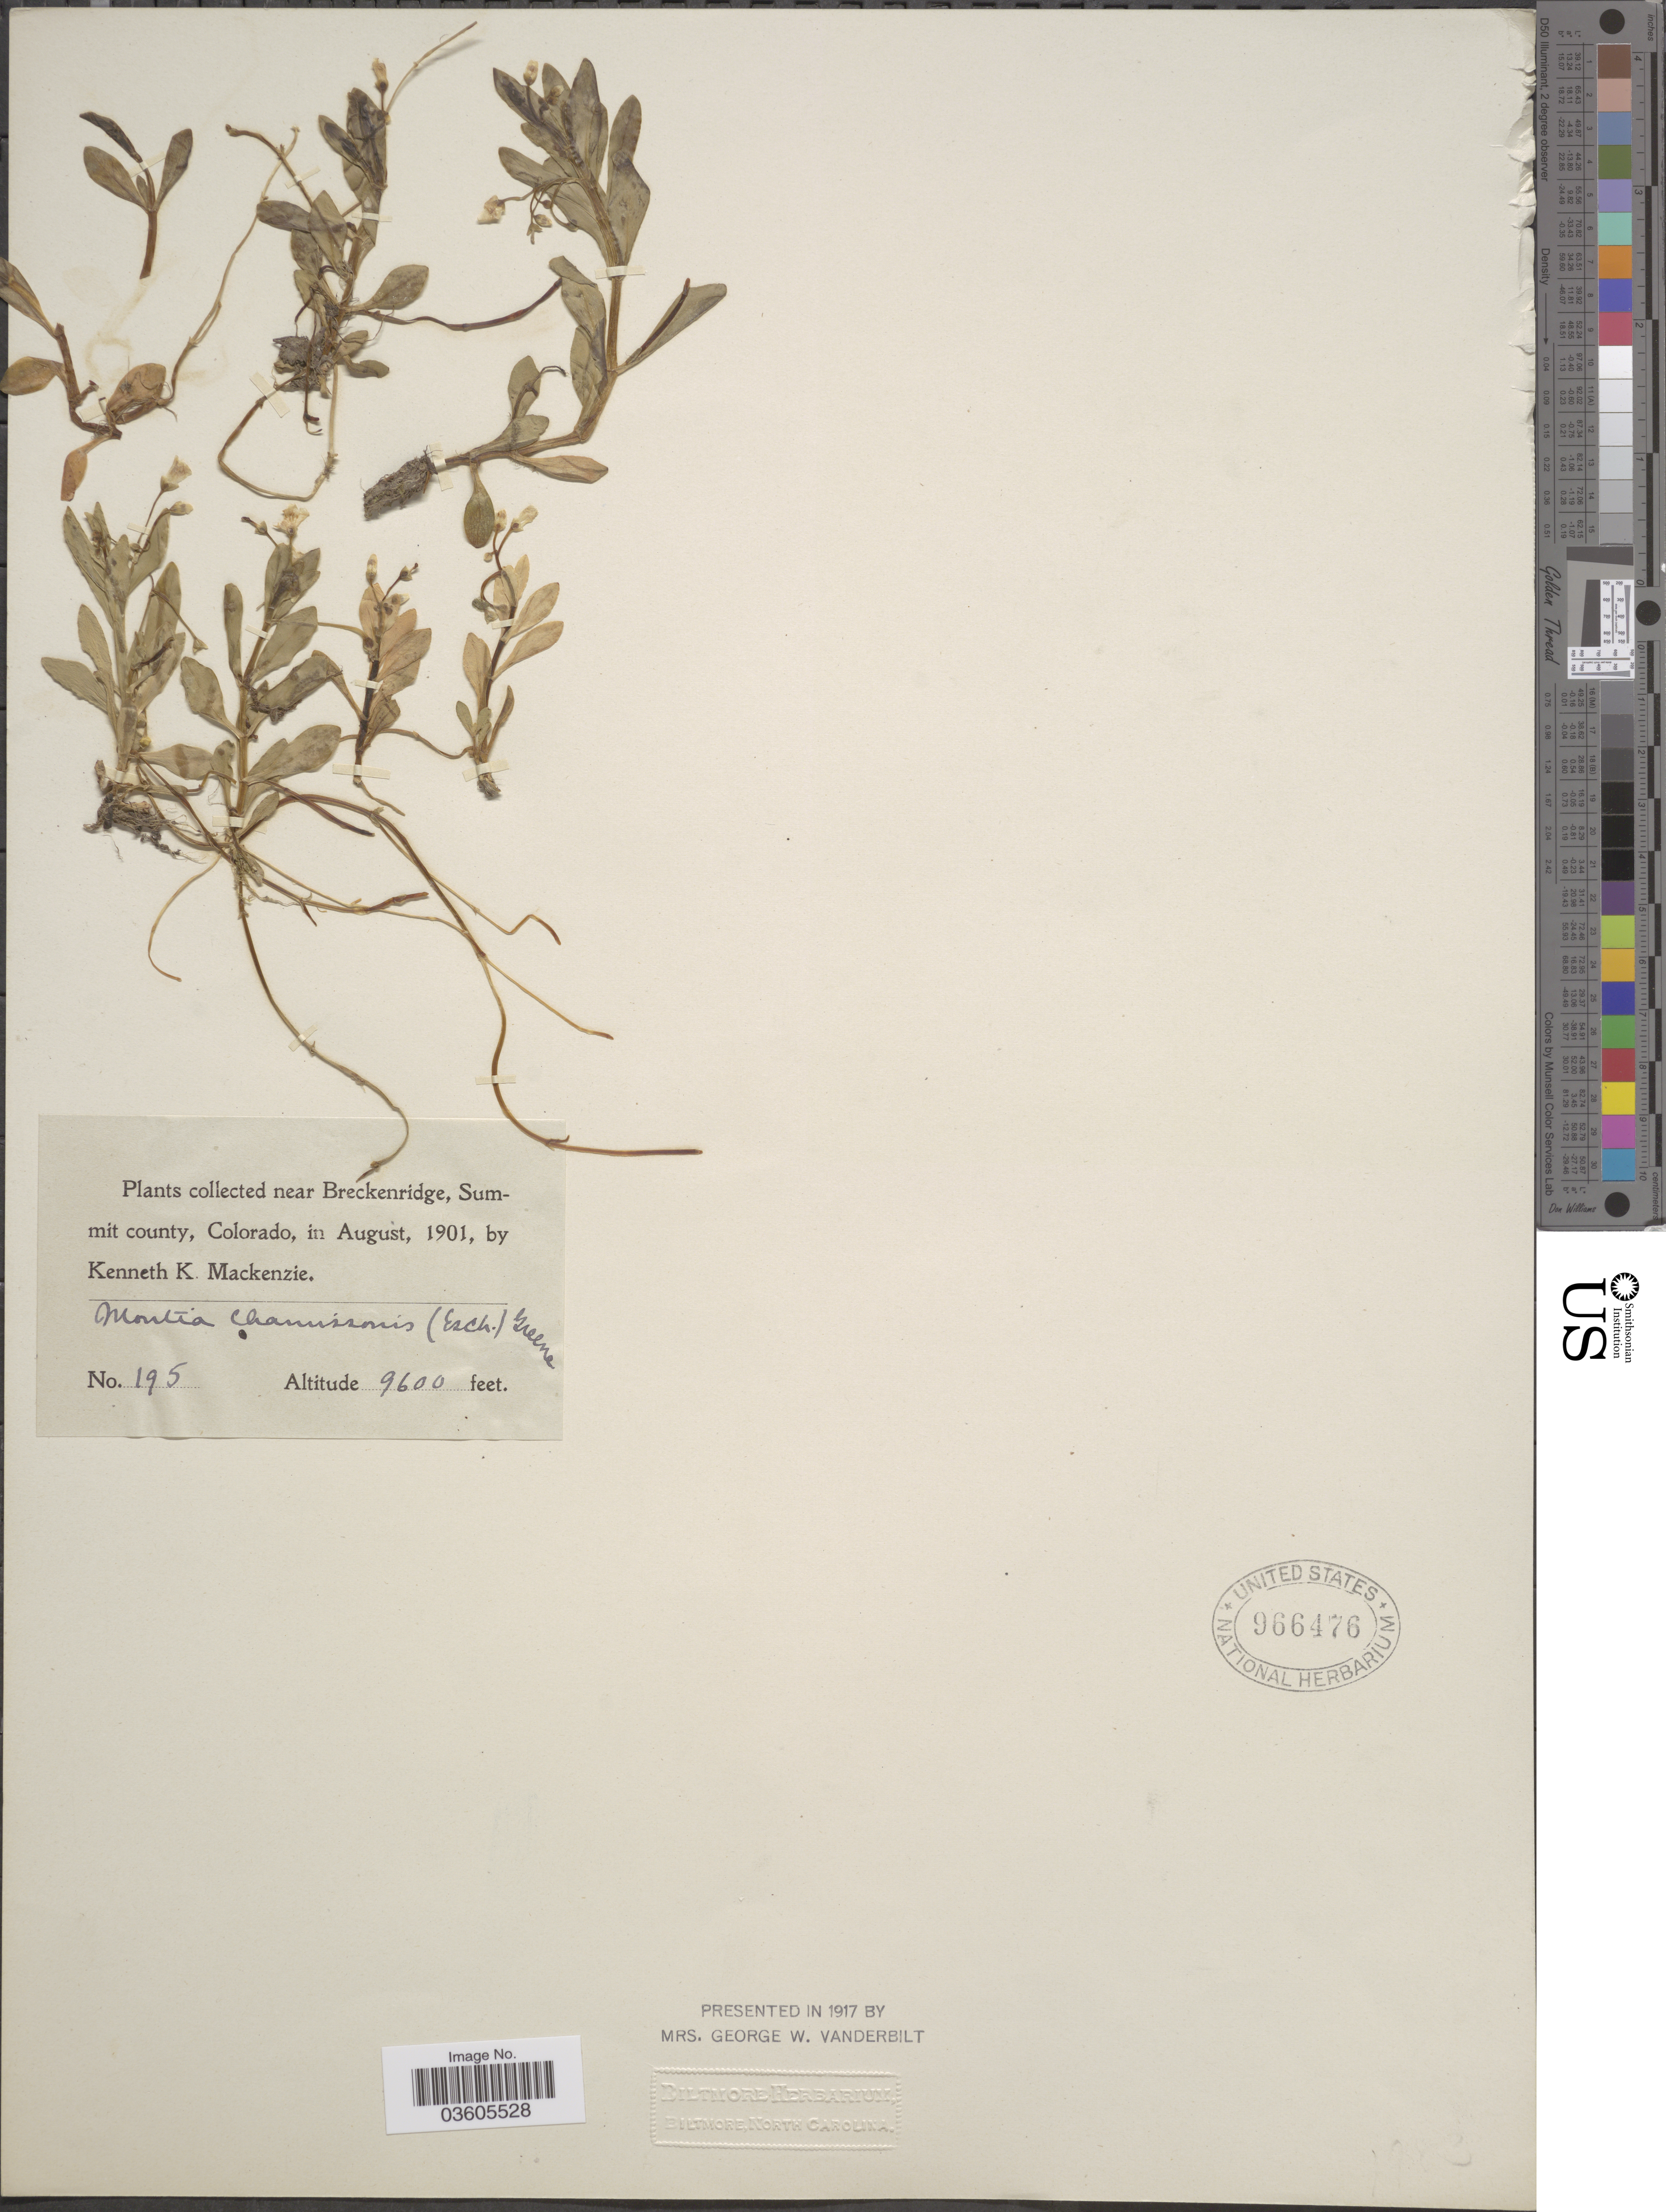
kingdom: Plantae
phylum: Tracheophyta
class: Magnoliopsida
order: Caryophyllales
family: Montiaceae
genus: Montia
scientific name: Montia chamissoi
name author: (Ledeb. ex Spreng.) Greene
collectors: K. K. Mackenzie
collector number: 195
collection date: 1901-08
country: United States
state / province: Colorado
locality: Near Breckenridge, Summit county.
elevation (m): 2926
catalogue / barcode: US 966476